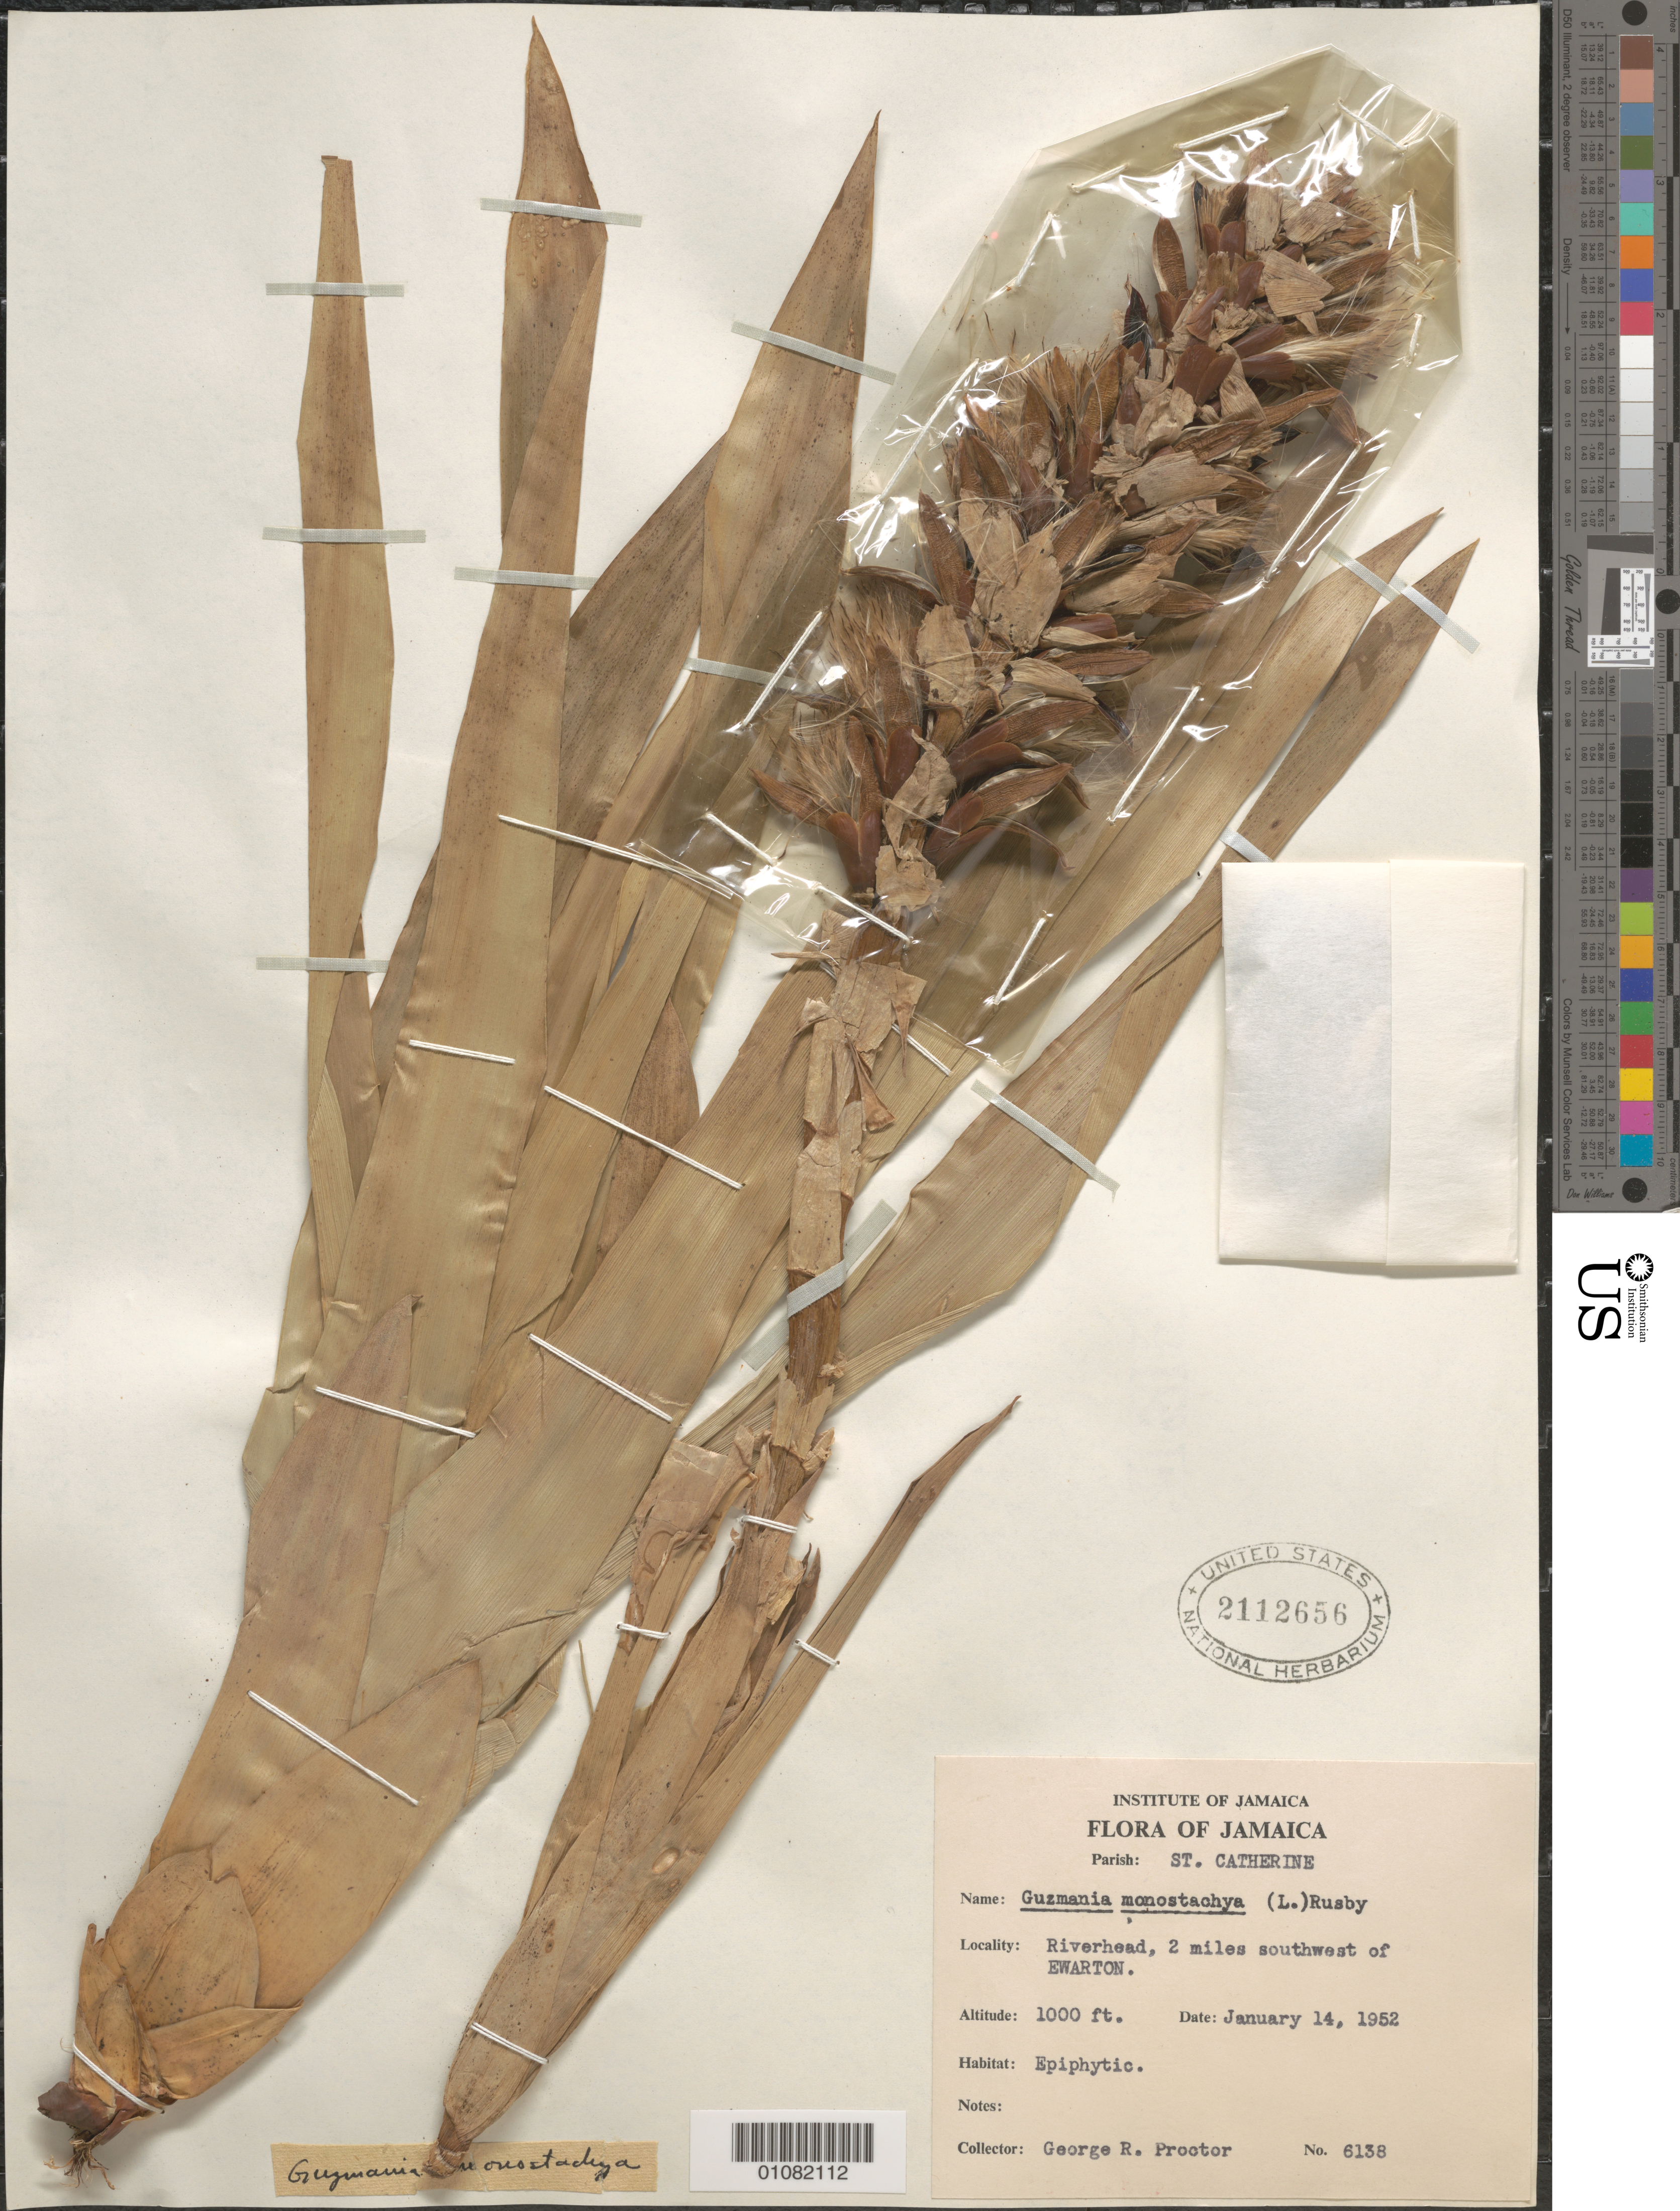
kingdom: Plantae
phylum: Tracheophyta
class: Liliopsida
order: Poales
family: Bromeliaceae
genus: Guzmania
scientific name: Guzmania monostachia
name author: (L.) Rusby ex Mez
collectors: G. R. Proctor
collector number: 6138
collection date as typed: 14 Jan 1952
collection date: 1952-01-14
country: Jamaica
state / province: Saint Catherine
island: Jamaica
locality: Riverhead, 2 miles SW of Ewarton.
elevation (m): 305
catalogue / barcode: US 2112656